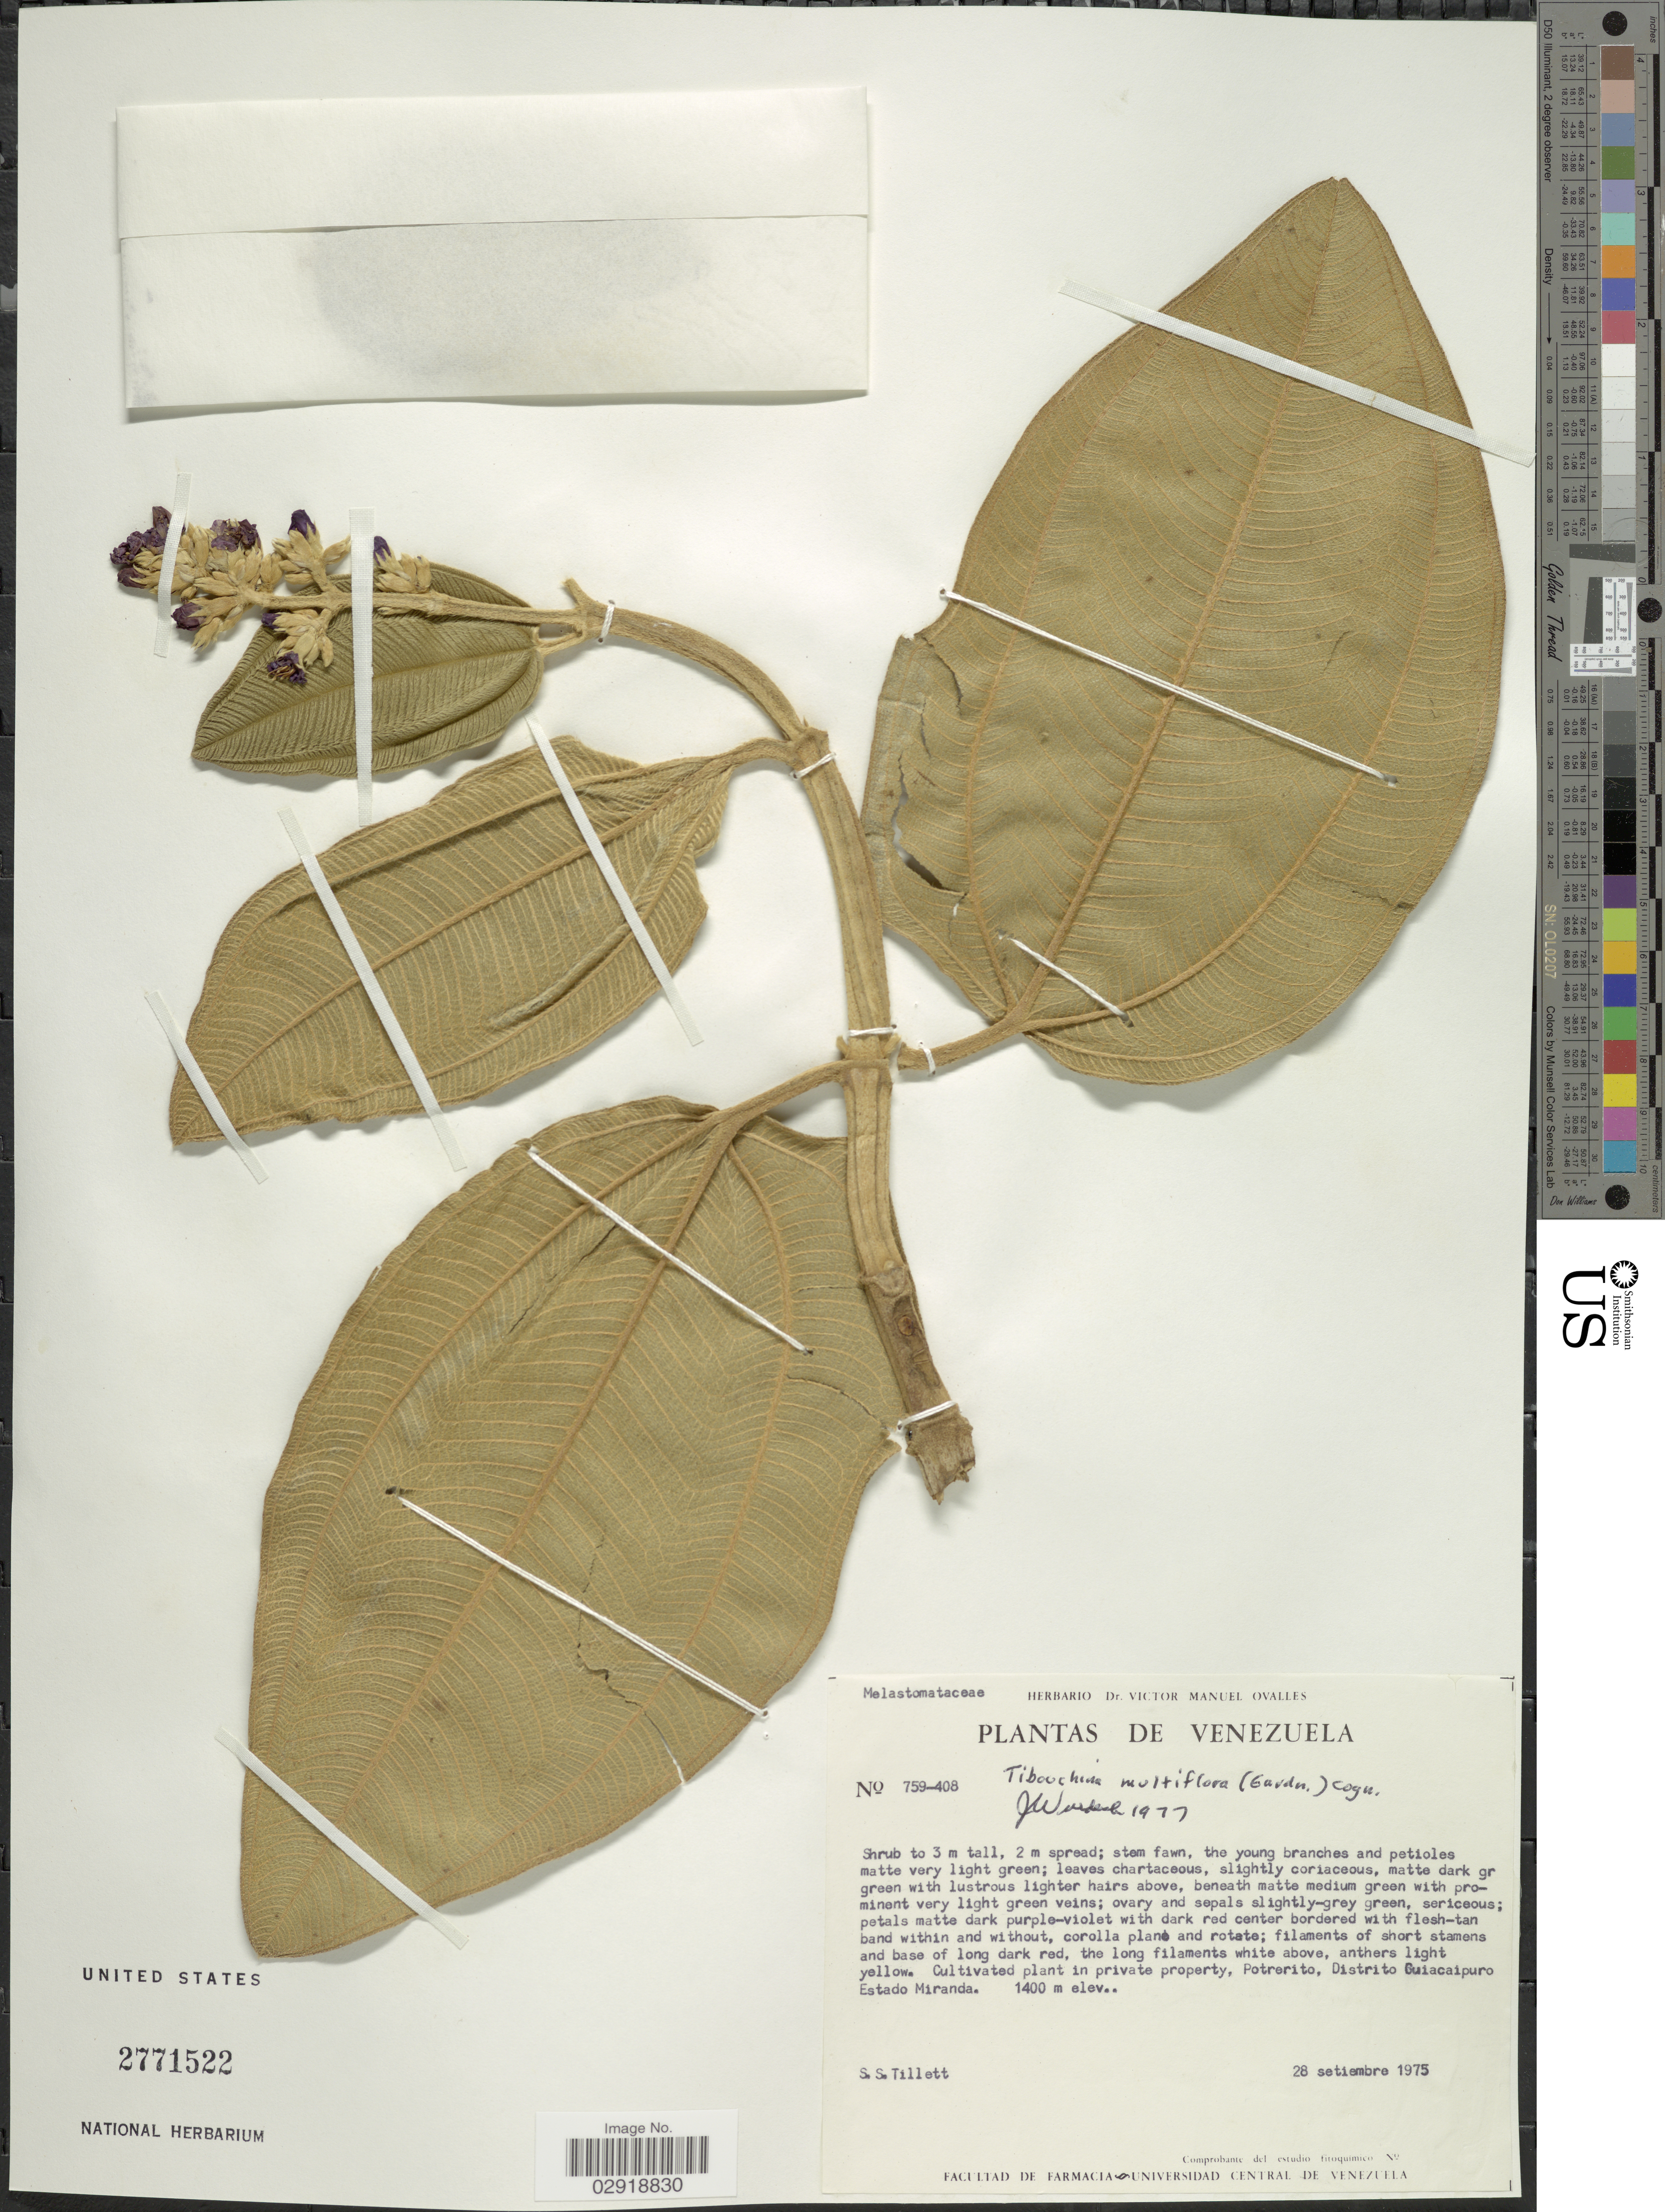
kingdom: Plantae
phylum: Tracheophyta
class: Magnoliopsida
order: Myrtales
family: Melastomataceae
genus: Pleroma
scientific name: Pleroma heteromallum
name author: (D. Don) D. Don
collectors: S. S. Tillett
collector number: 759-408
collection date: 1975-09-28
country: Venezuela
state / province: Miranda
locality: Cultivated in private property, Potrerito, Distrito Guiacaipuro.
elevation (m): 1400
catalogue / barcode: US 2771522